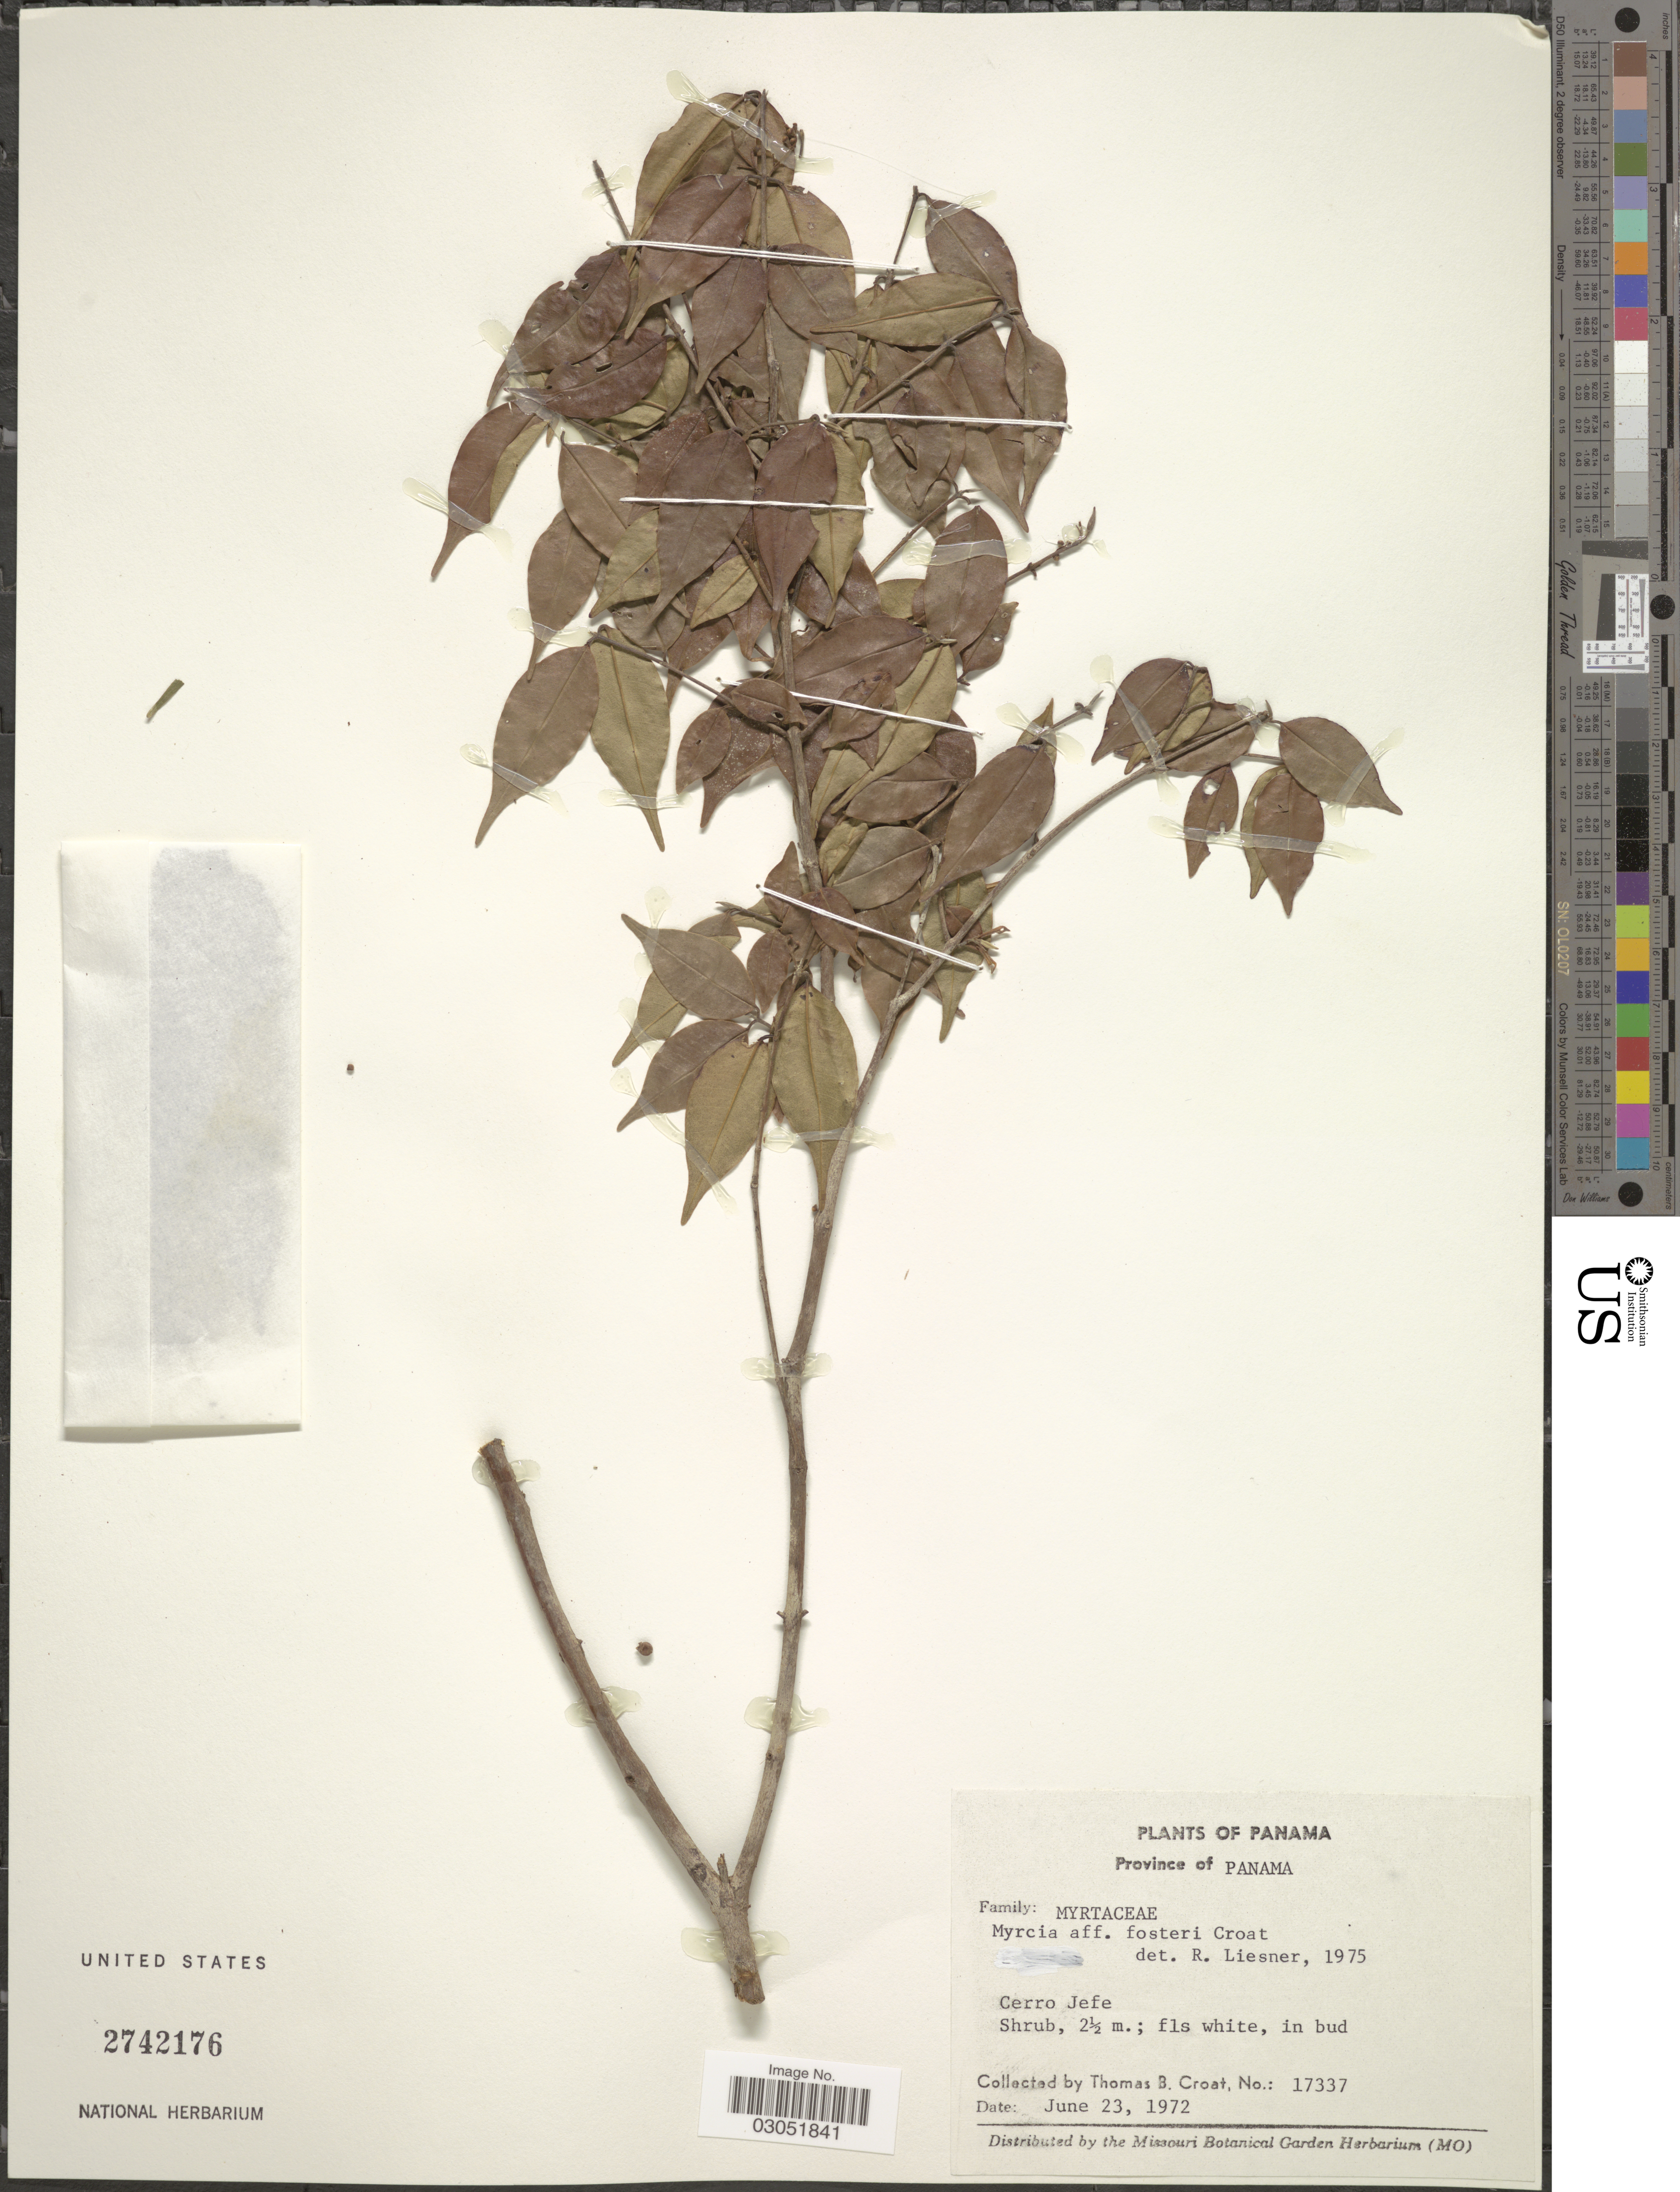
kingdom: Plantae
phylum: Tracheophyta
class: Magnoliopsida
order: Myrtales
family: Myrtaceae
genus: Myrcia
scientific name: Myrcia fosteri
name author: Croat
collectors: T. B. Croat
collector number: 17337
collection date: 1972-06-23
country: Panama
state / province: Panamá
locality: Cerro Jefe.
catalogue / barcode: US 2742176